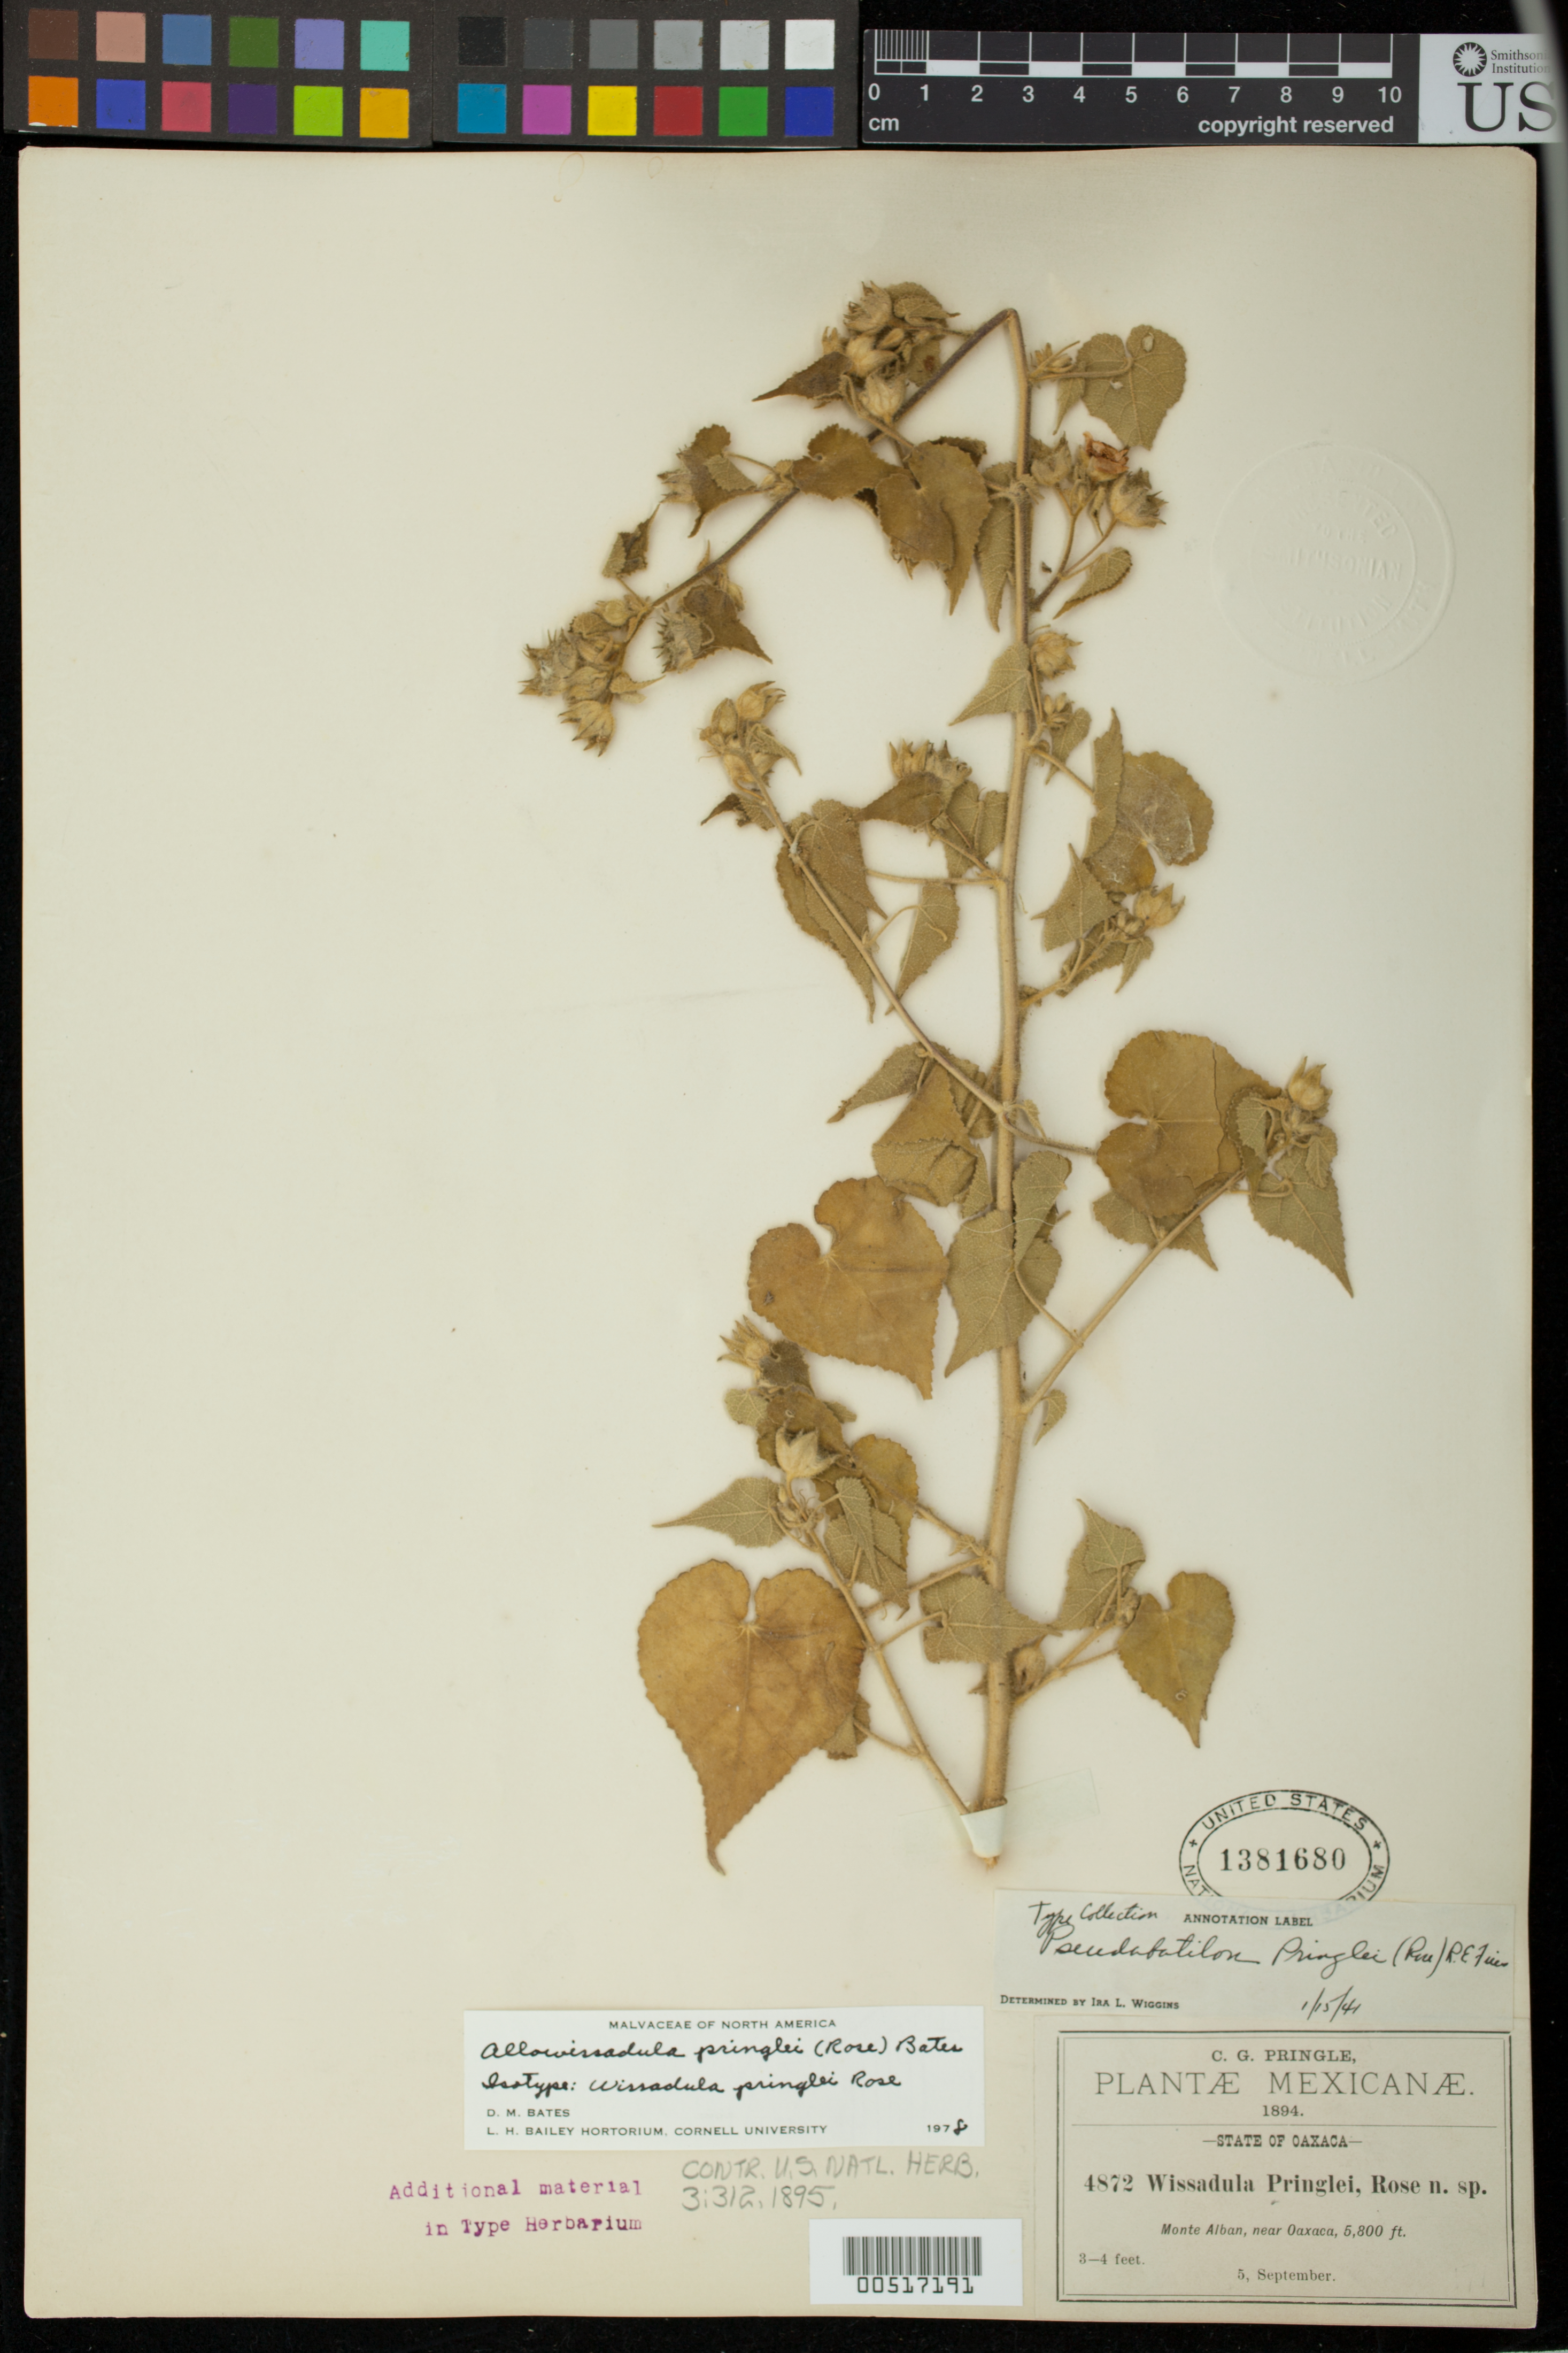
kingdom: Plantae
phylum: Tracheophyta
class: Magnoliopsida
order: Malvales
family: Malvaceae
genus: Wissadula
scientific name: Wissadula pringlei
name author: Rose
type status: Isolectotype; Type Collection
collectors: C. G. Pringle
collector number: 4872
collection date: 1894-09-05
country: Mexico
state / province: Oaxaca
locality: Monte Alban, near Oaxaca.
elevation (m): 1768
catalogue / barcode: US 1381680